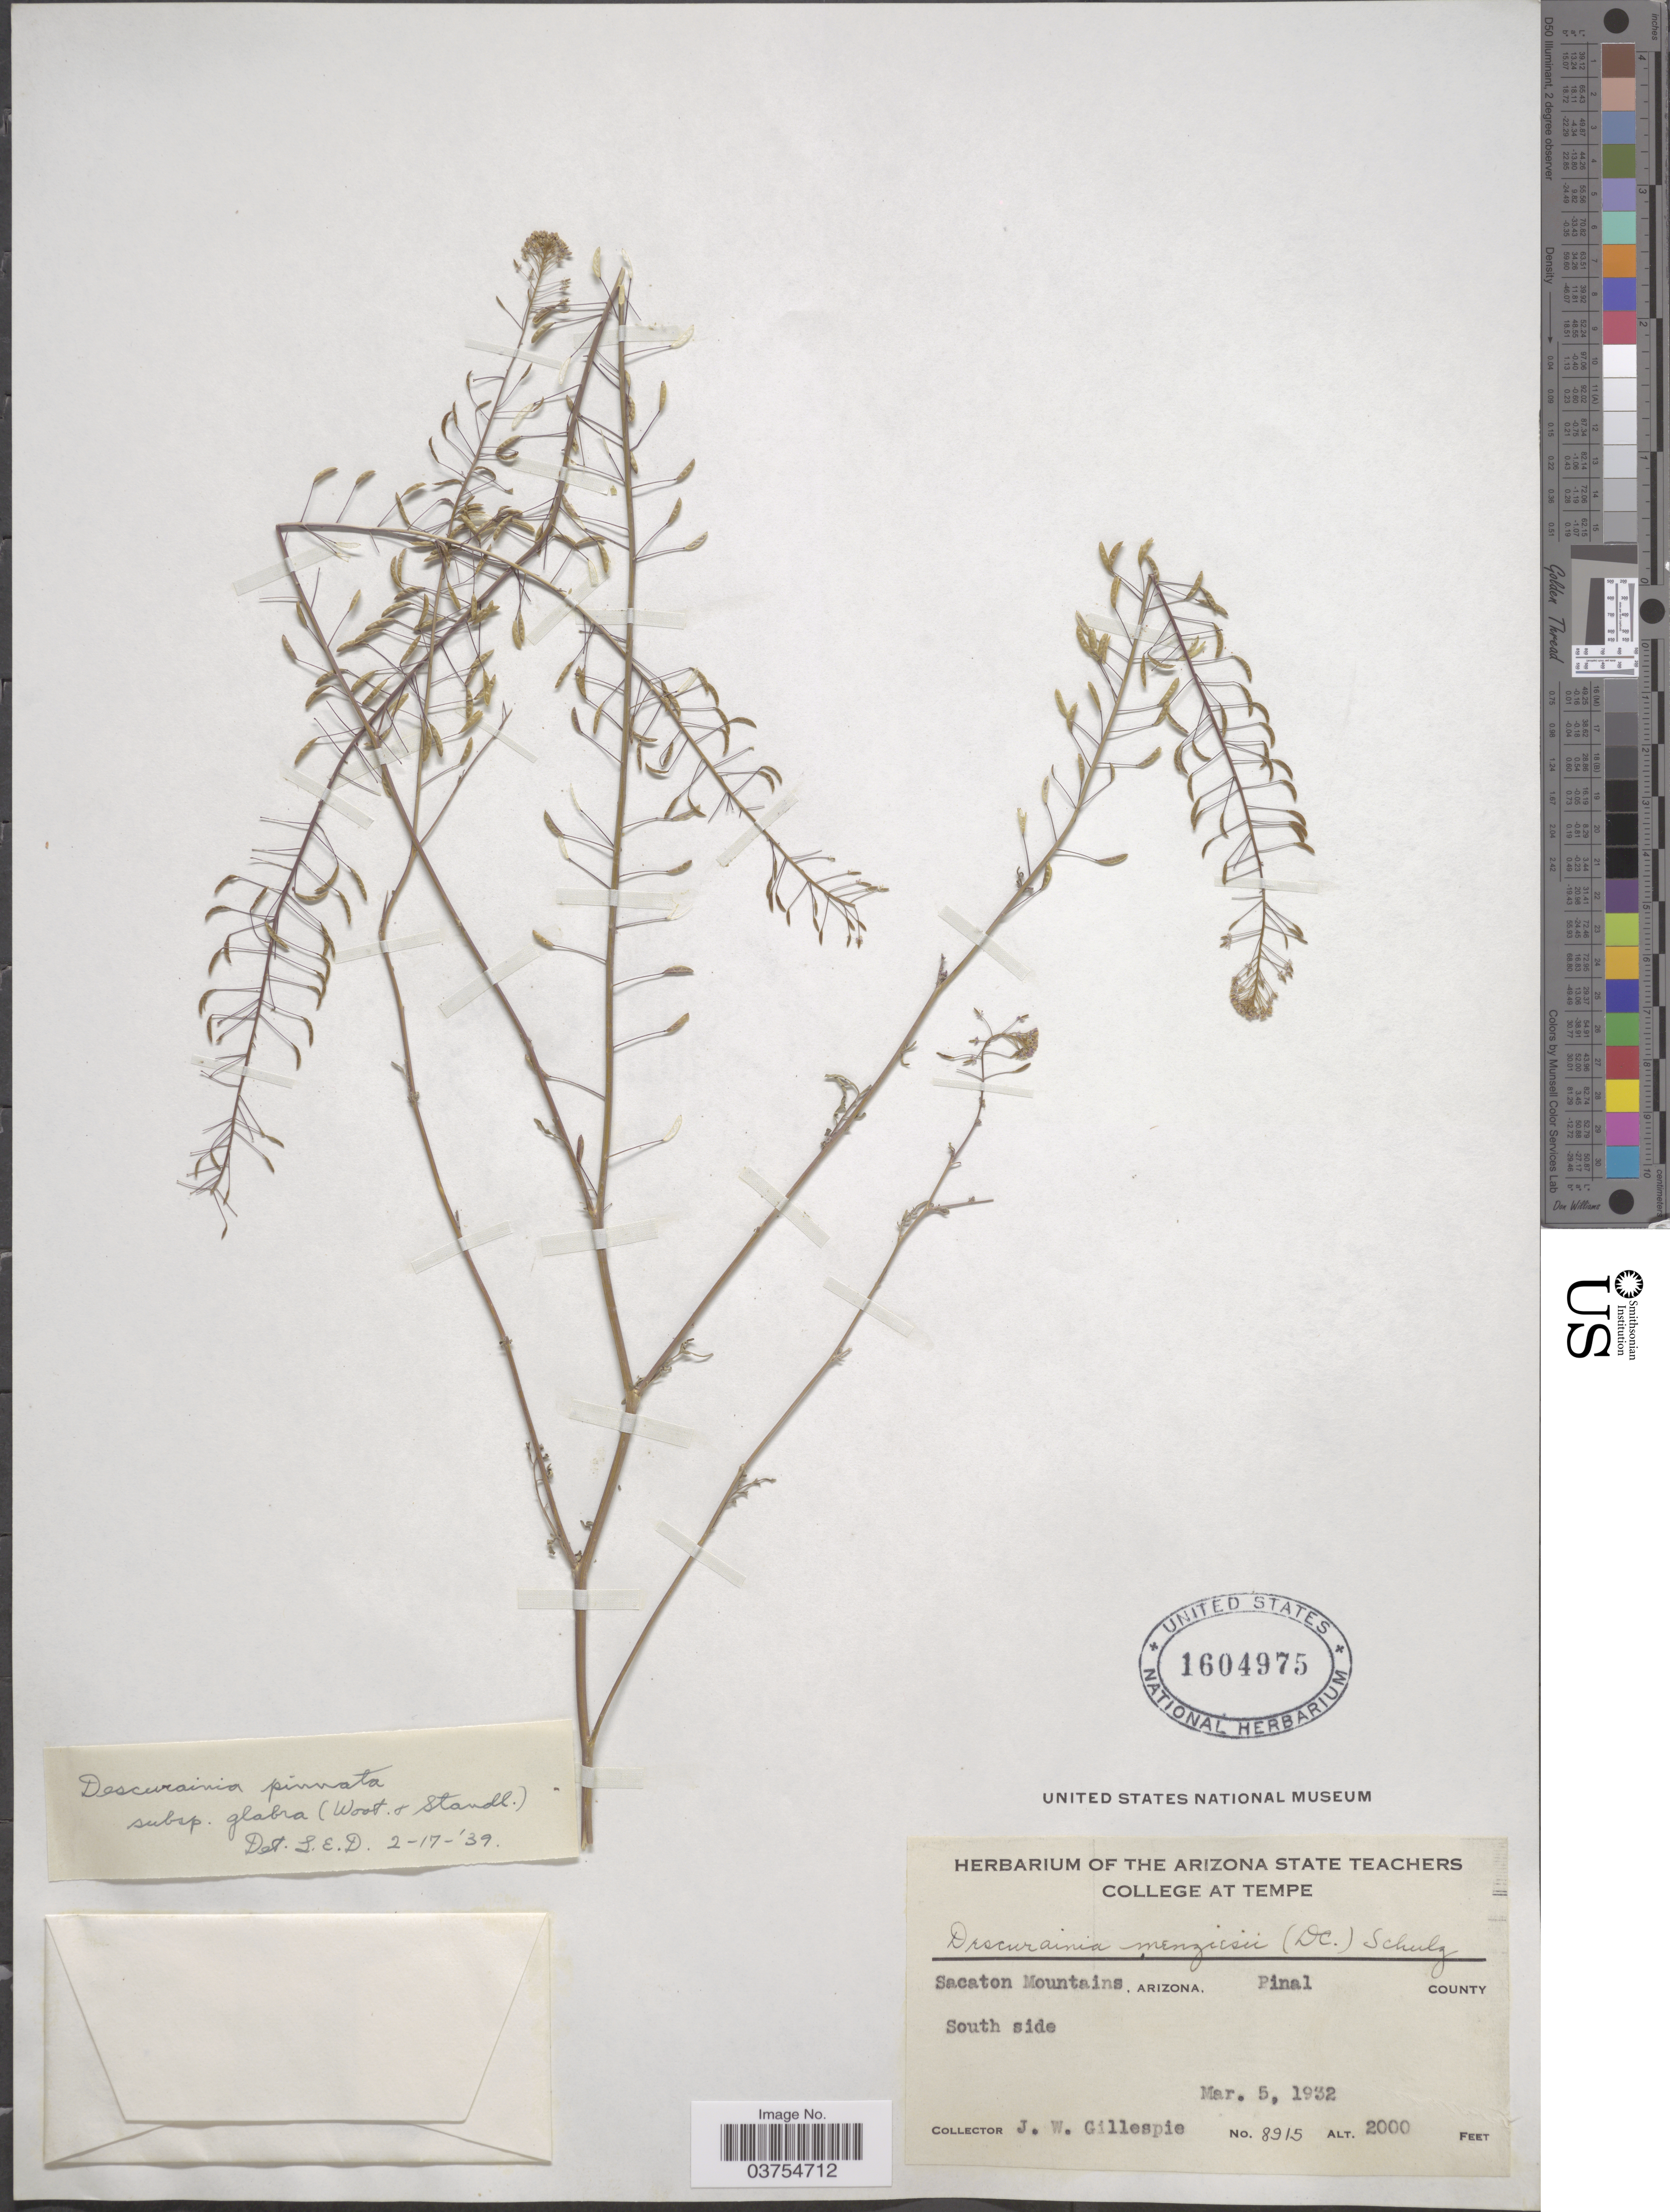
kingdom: Plantae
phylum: Tracheophyta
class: Magnoliopsida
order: Brassicales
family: Brassicaceae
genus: Descurainia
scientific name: Descurainia pinnata subsp. glabra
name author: (Wooton & Standl.) Detling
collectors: J. W. Gillespie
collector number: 8915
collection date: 1932-03-05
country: United States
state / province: Arizona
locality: Sacaton Mountains. Pinal. South side County.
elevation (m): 610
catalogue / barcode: US 1604975